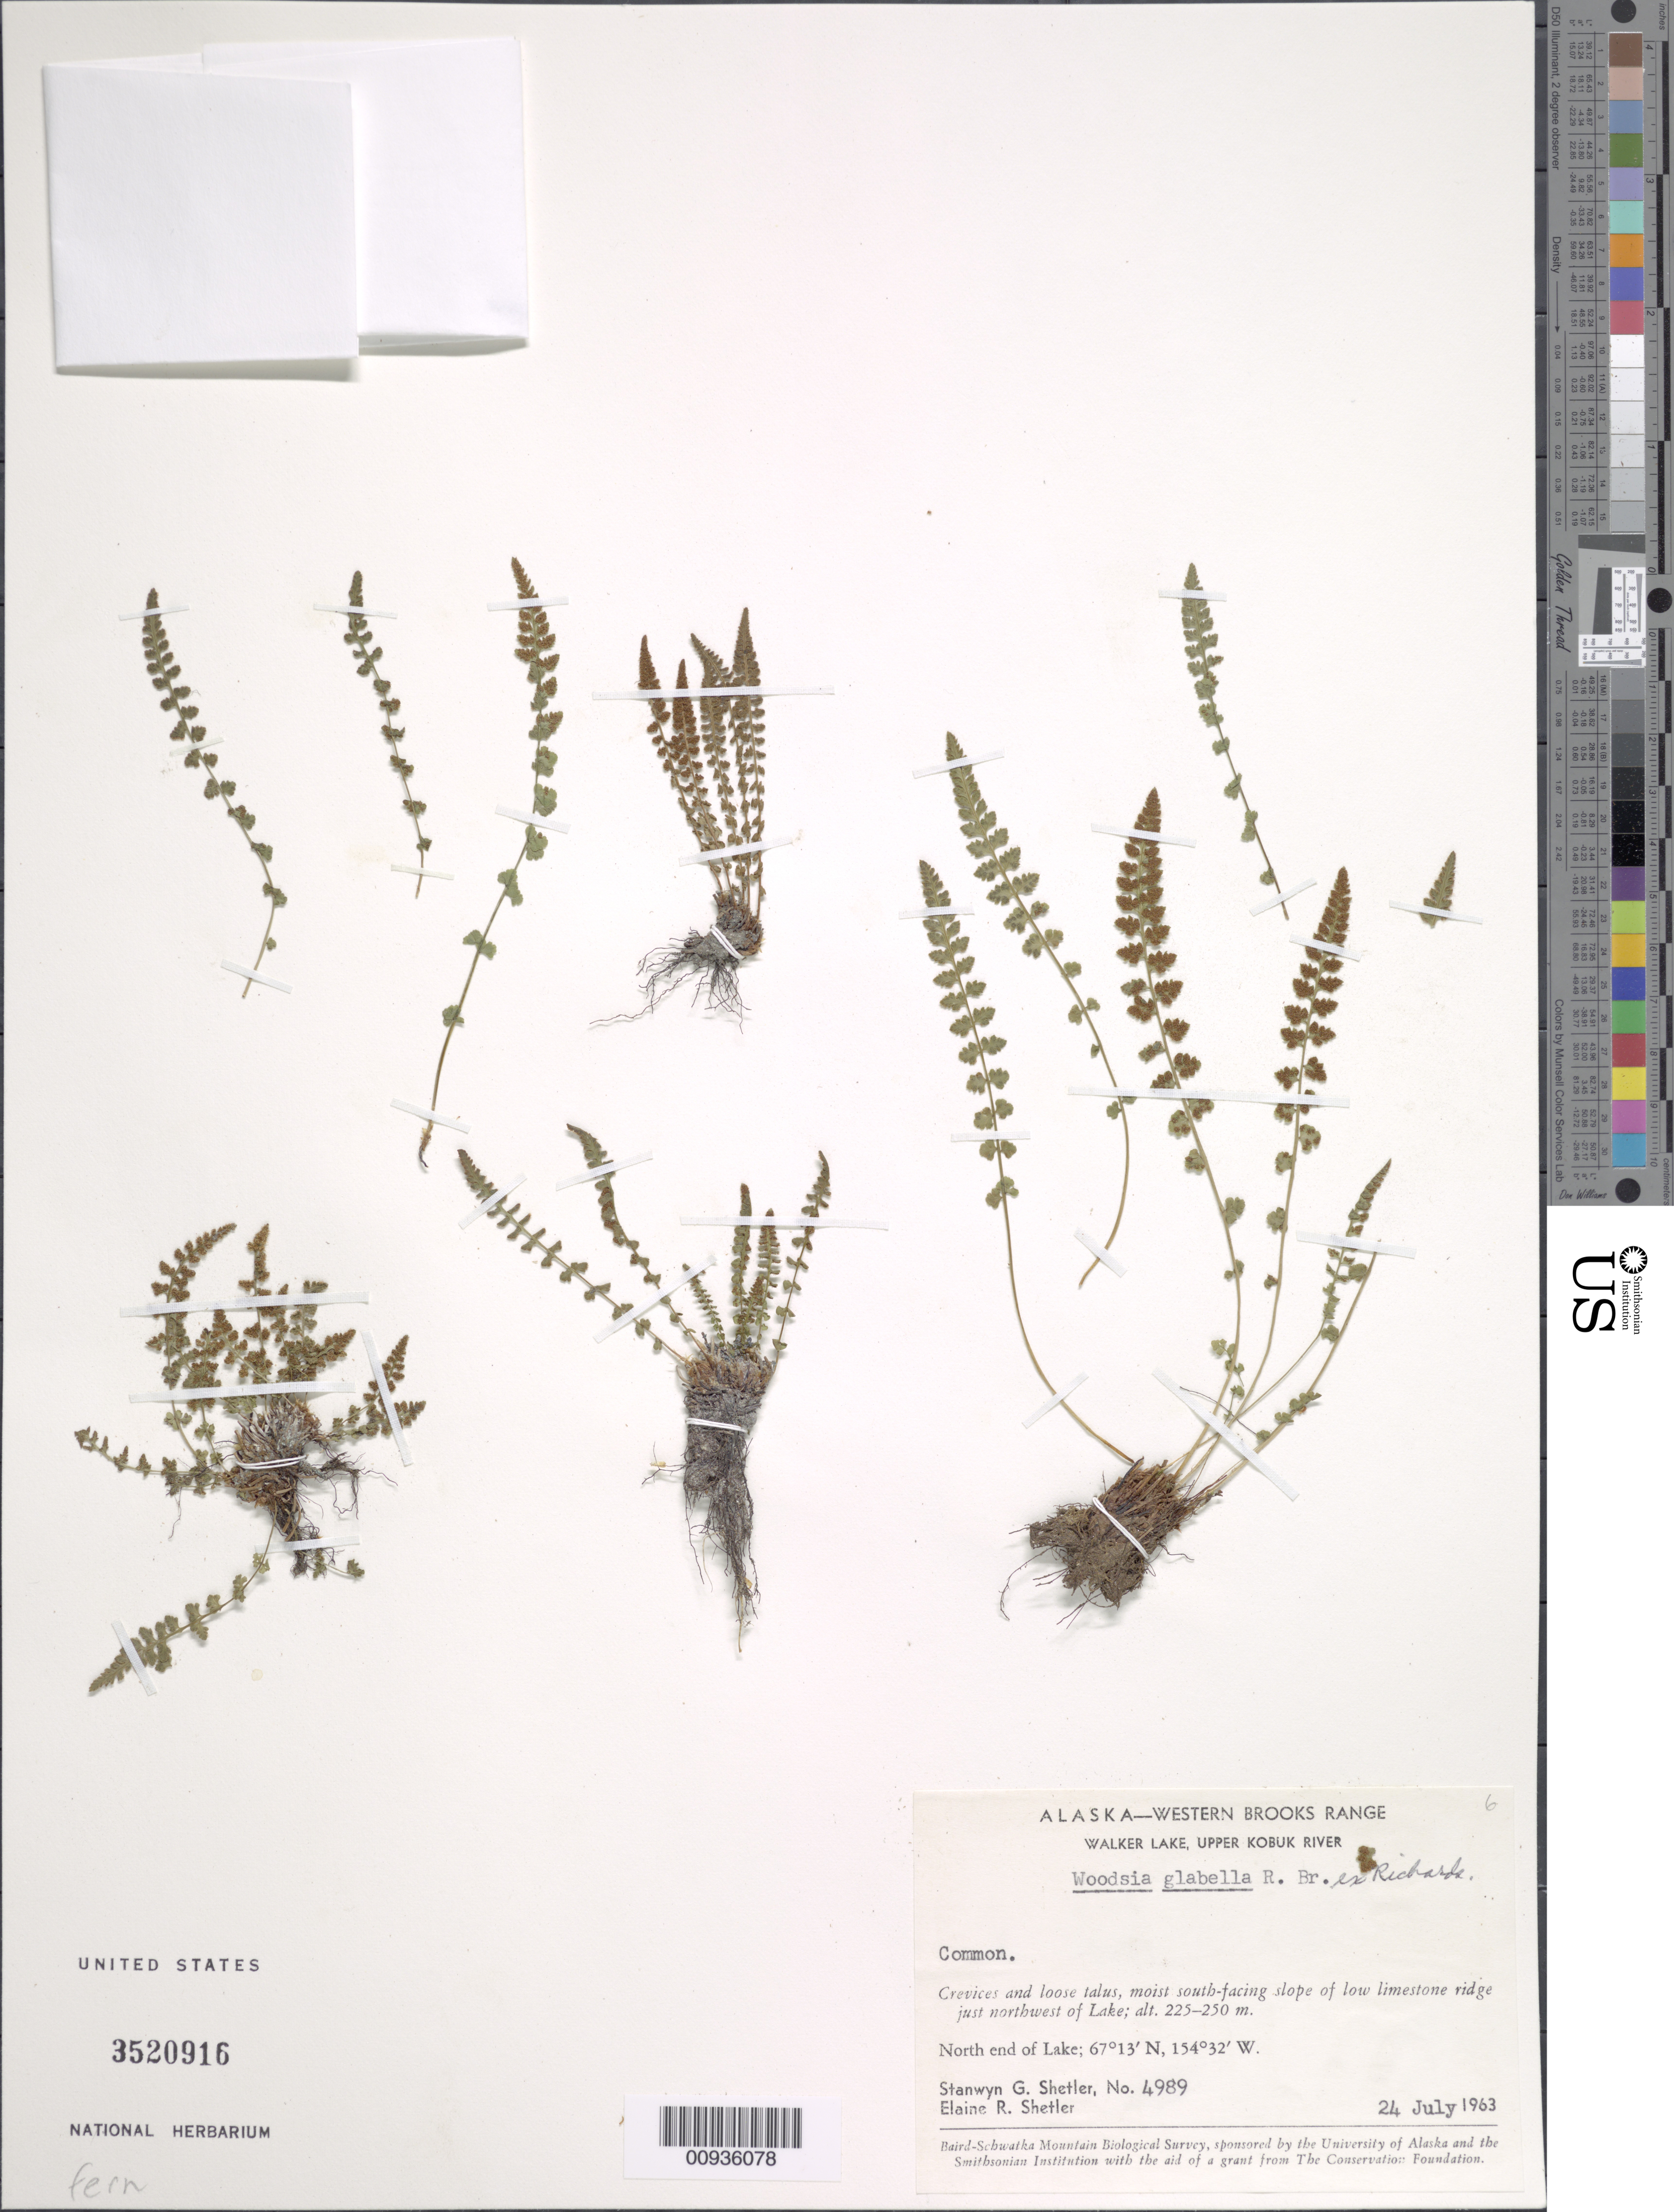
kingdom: Plantae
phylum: Tracheophyta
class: Polypodiopsida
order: Polypodiales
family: Woodsiaceae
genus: Woodsia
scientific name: Woodsia glabella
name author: R. Br.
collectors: S. Shetler & E. R. Shetler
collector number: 4989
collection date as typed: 24 Jul 1963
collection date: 1963-07-24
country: United States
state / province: Alaska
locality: North end of Walker Lake. Western Brooks Range, Upper Kobuk River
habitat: Crevices and loose talus, moist south-facing slope of low limestone ridge just northwest of Lake.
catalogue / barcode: US 3520916